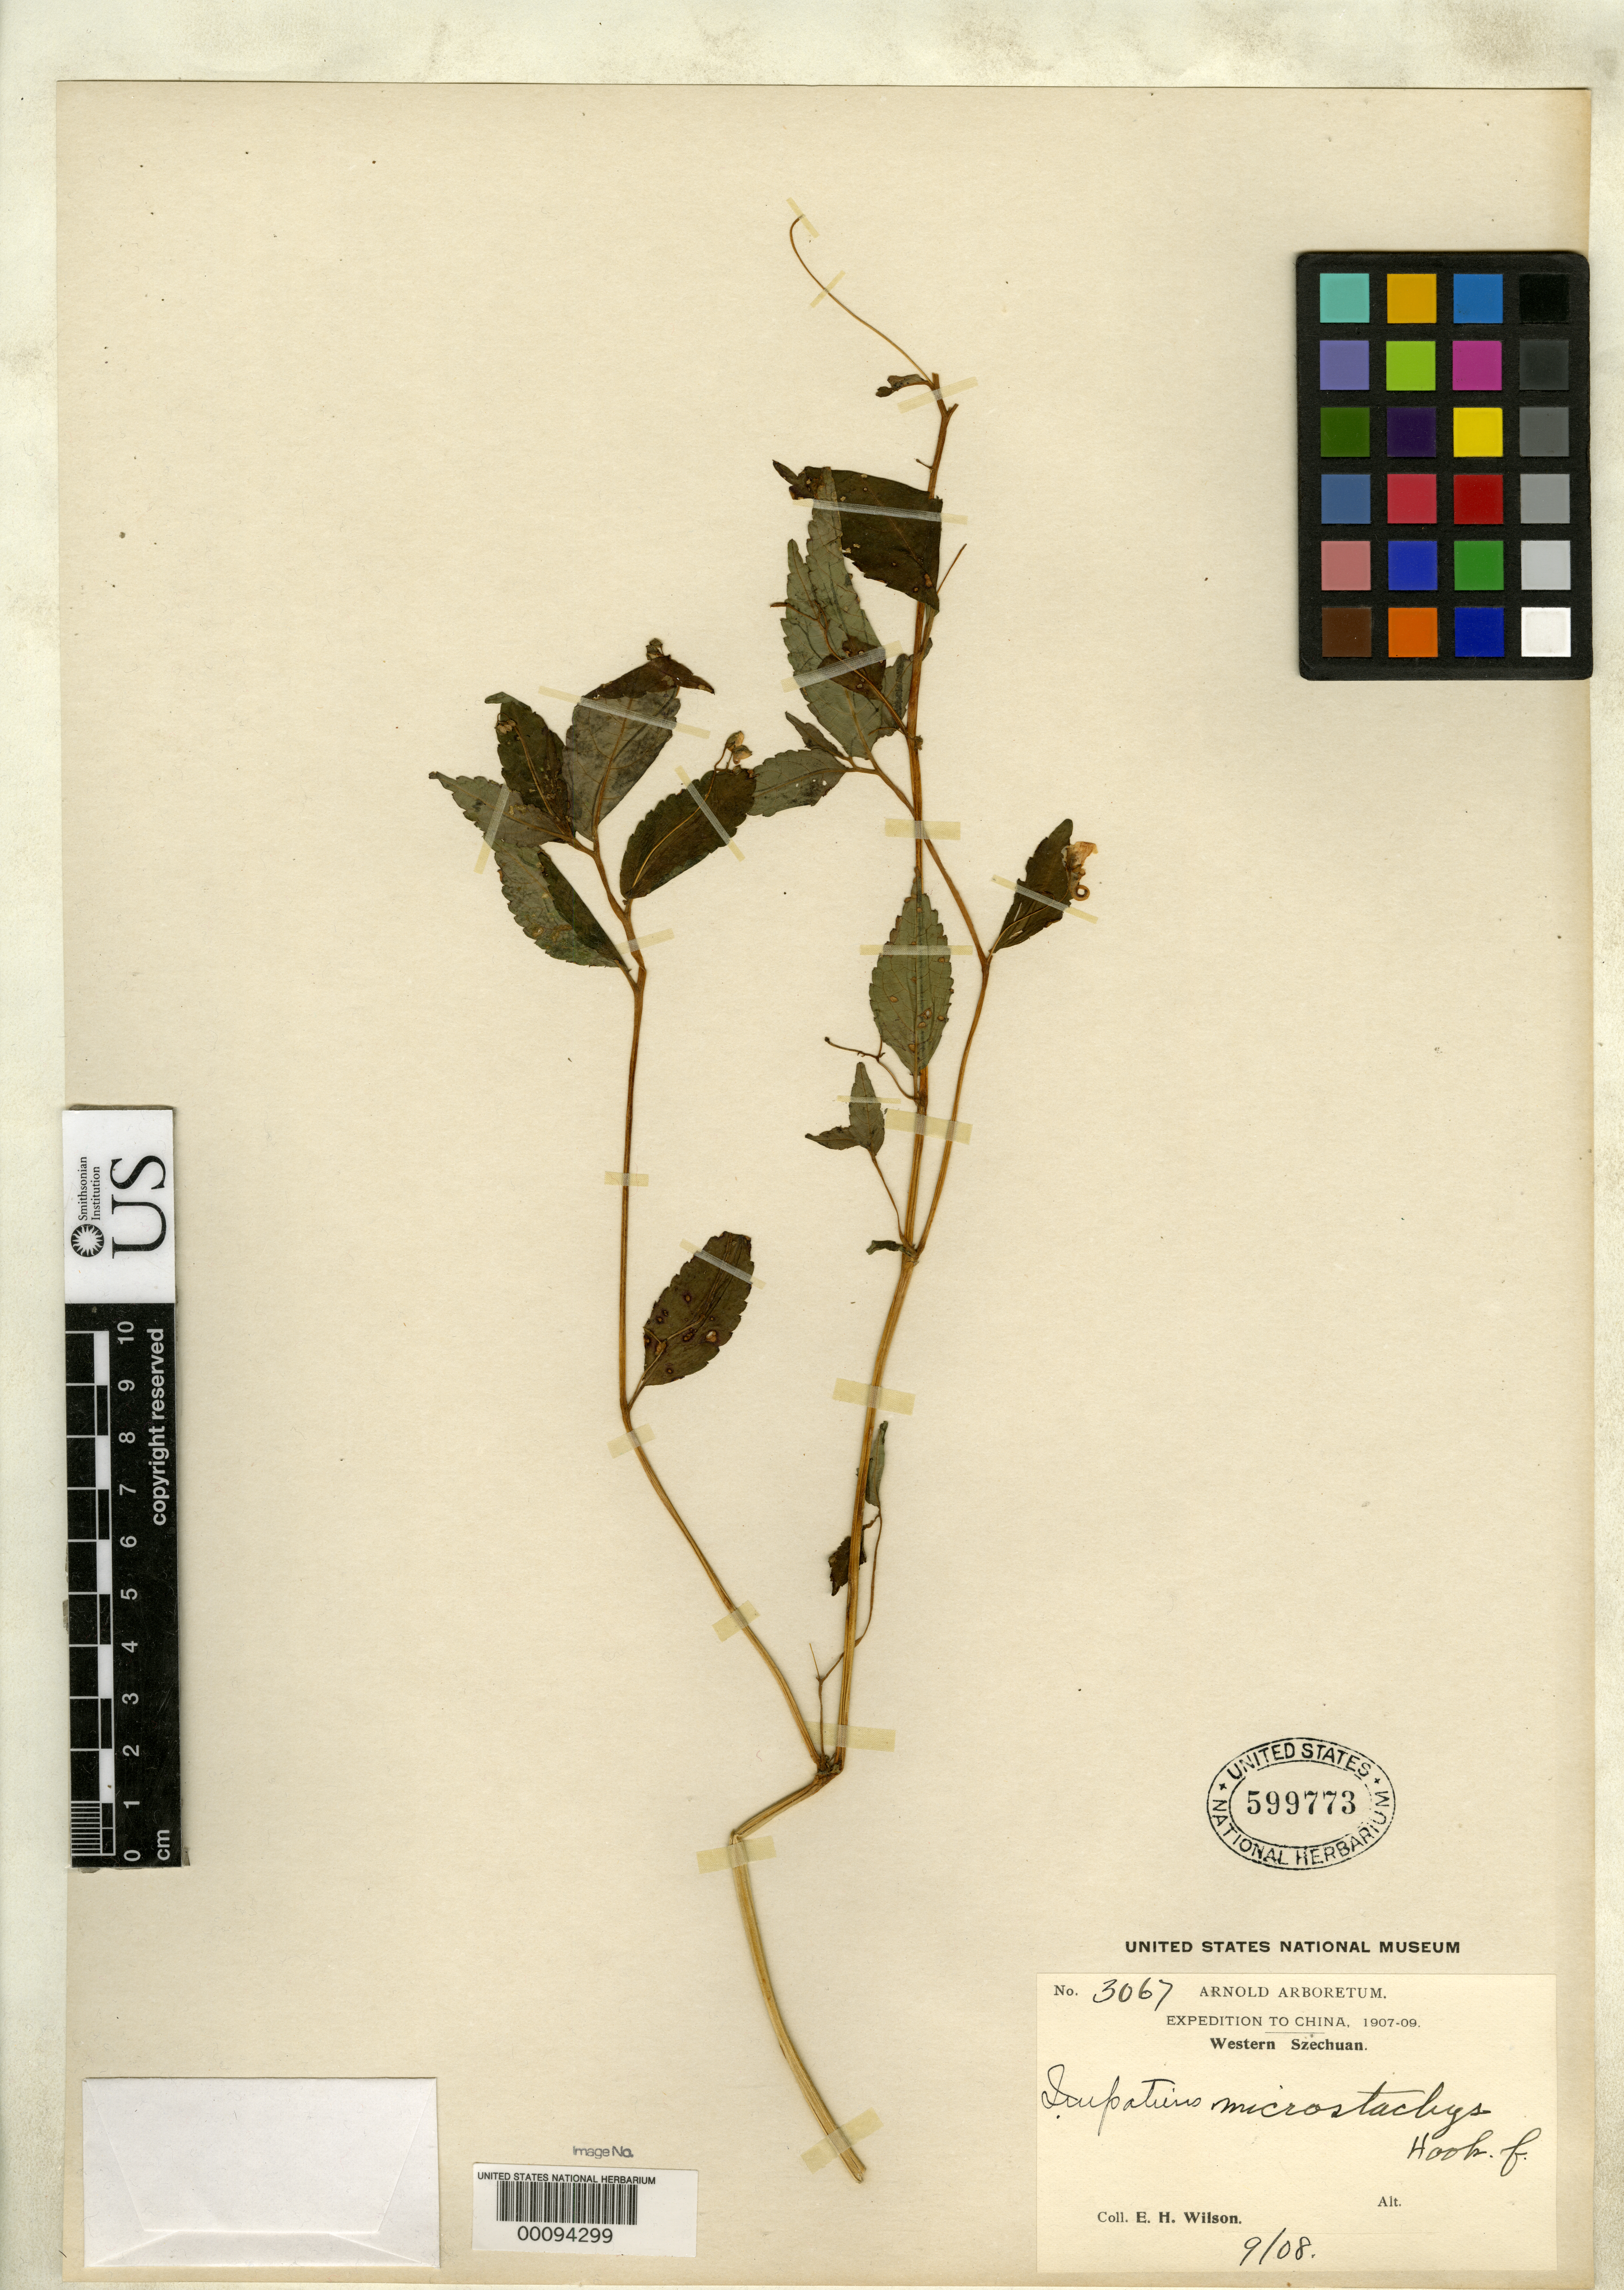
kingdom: Plantae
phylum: Tracheophyta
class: Magnoliopsida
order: Ericales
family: Balsaminaceae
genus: Impatiens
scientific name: Impatiens microstachys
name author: Hook. f.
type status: Type Collection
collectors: E. H. Wilson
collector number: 3067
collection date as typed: Sep 1908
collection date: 1908-09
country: China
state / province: Sichuan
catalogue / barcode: US 599773